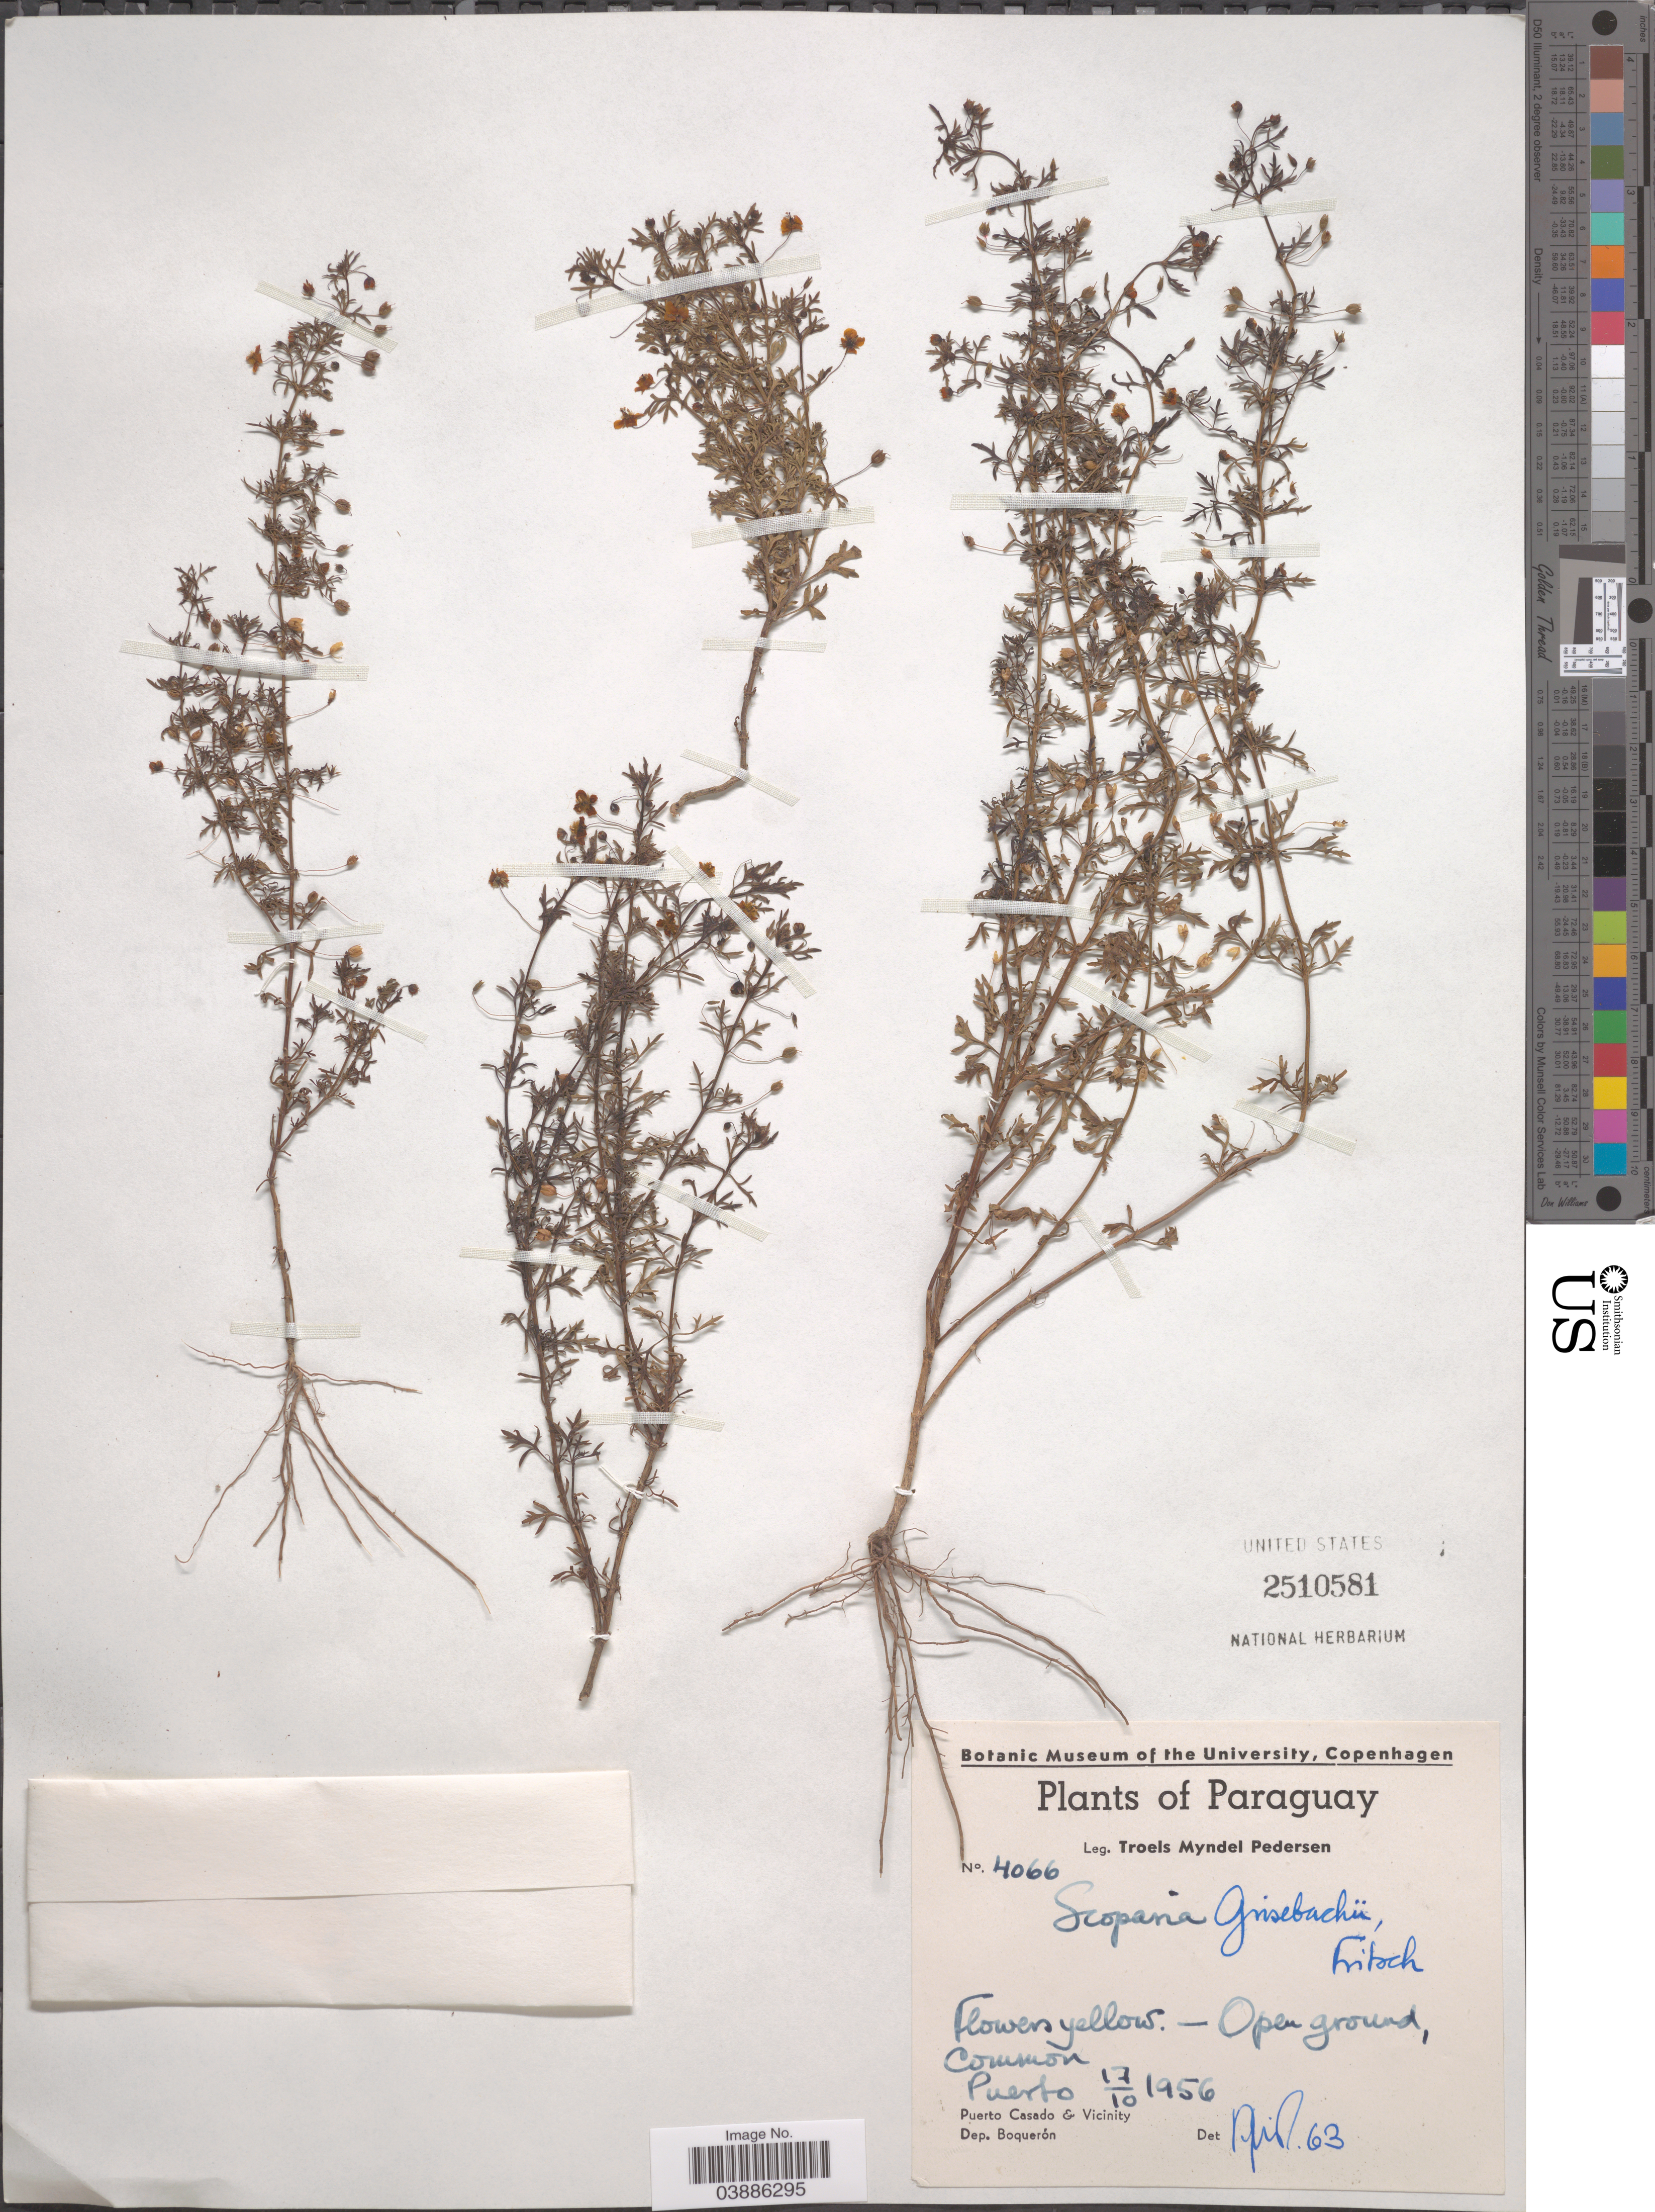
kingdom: Plantae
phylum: Tracheophyta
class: Magnoliopsida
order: Lamiales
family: Plantaginaceae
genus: Scoparia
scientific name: Scoparia grisebachii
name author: Fritsch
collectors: T. Pederson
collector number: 4066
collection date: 1956-10-17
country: Paraguay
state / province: Boqueron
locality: Puerto. Puerto Casado & Vicinity. Dep. Boquerón.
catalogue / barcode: US 2510581